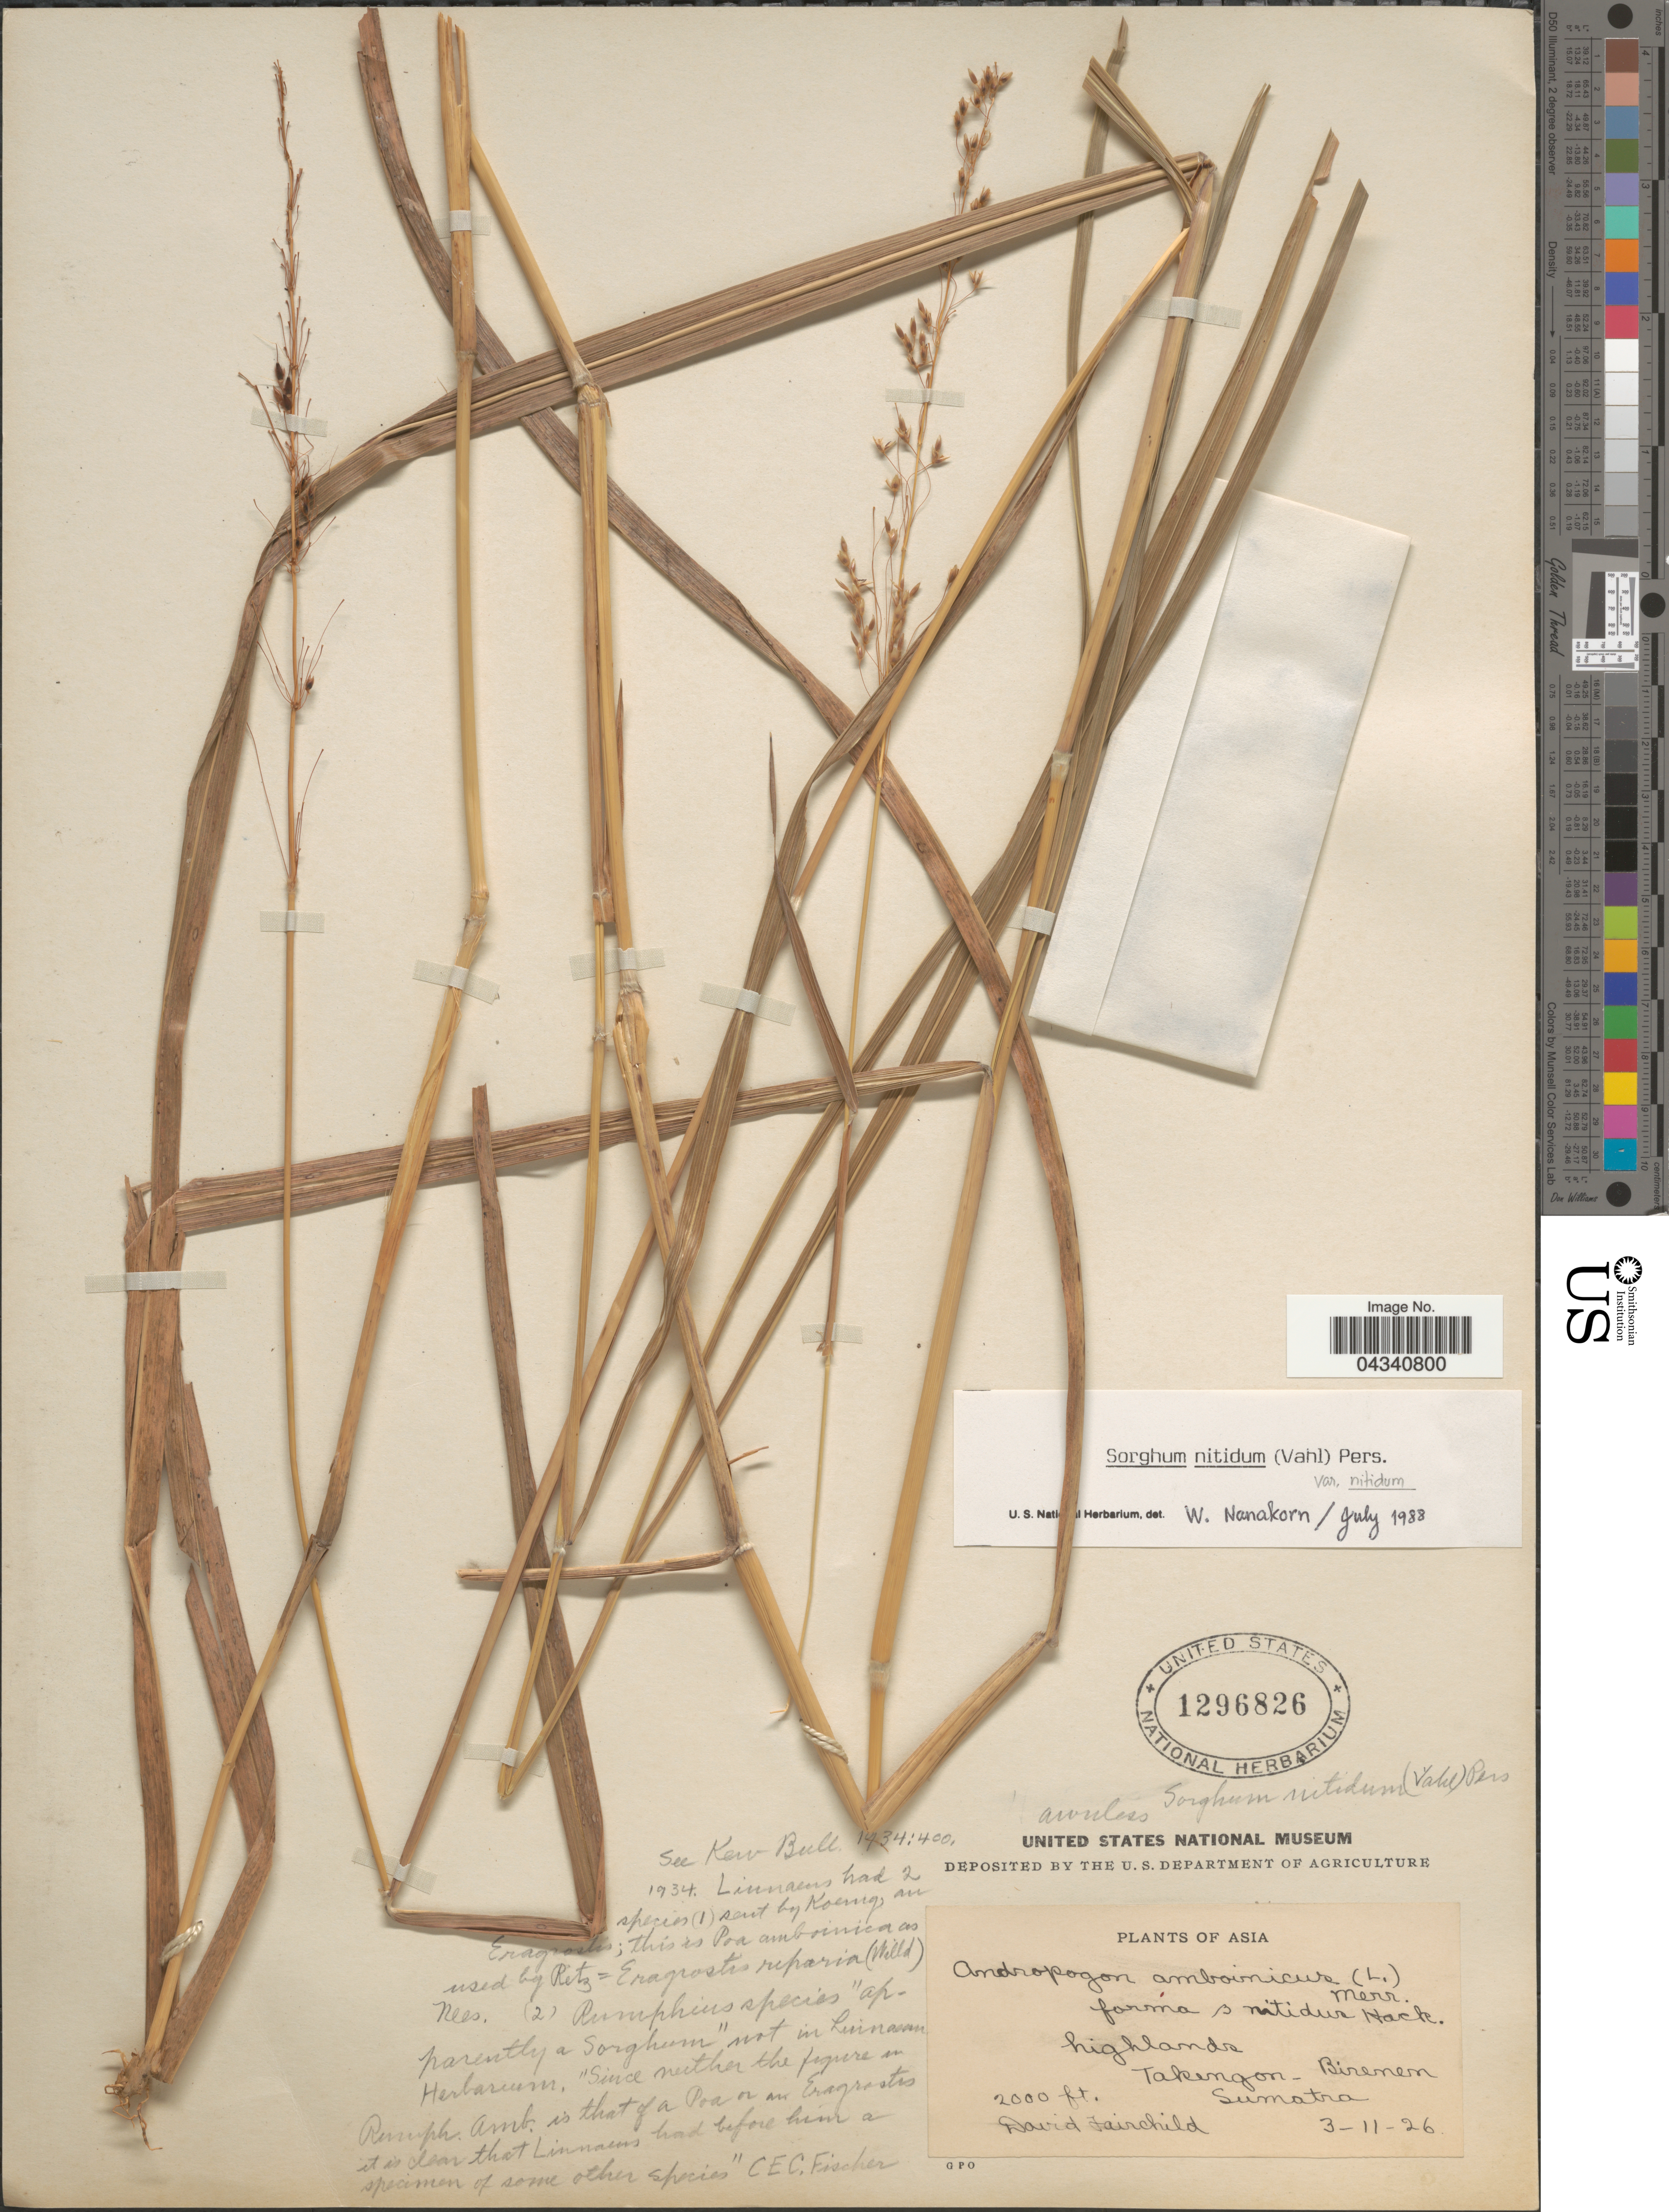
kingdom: Plantae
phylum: Tracheophyta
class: Liliopsida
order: Poales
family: Poaceae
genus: Sorghum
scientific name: Sorghum nitidum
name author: (Vahl) Pers.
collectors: D. Fairchild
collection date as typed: Transcribed d/m/y: 3/11/26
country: Indonesia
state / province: Sumatra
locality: Highlands. Takengon - Birenen.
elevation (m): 610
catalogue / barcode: US 1296826